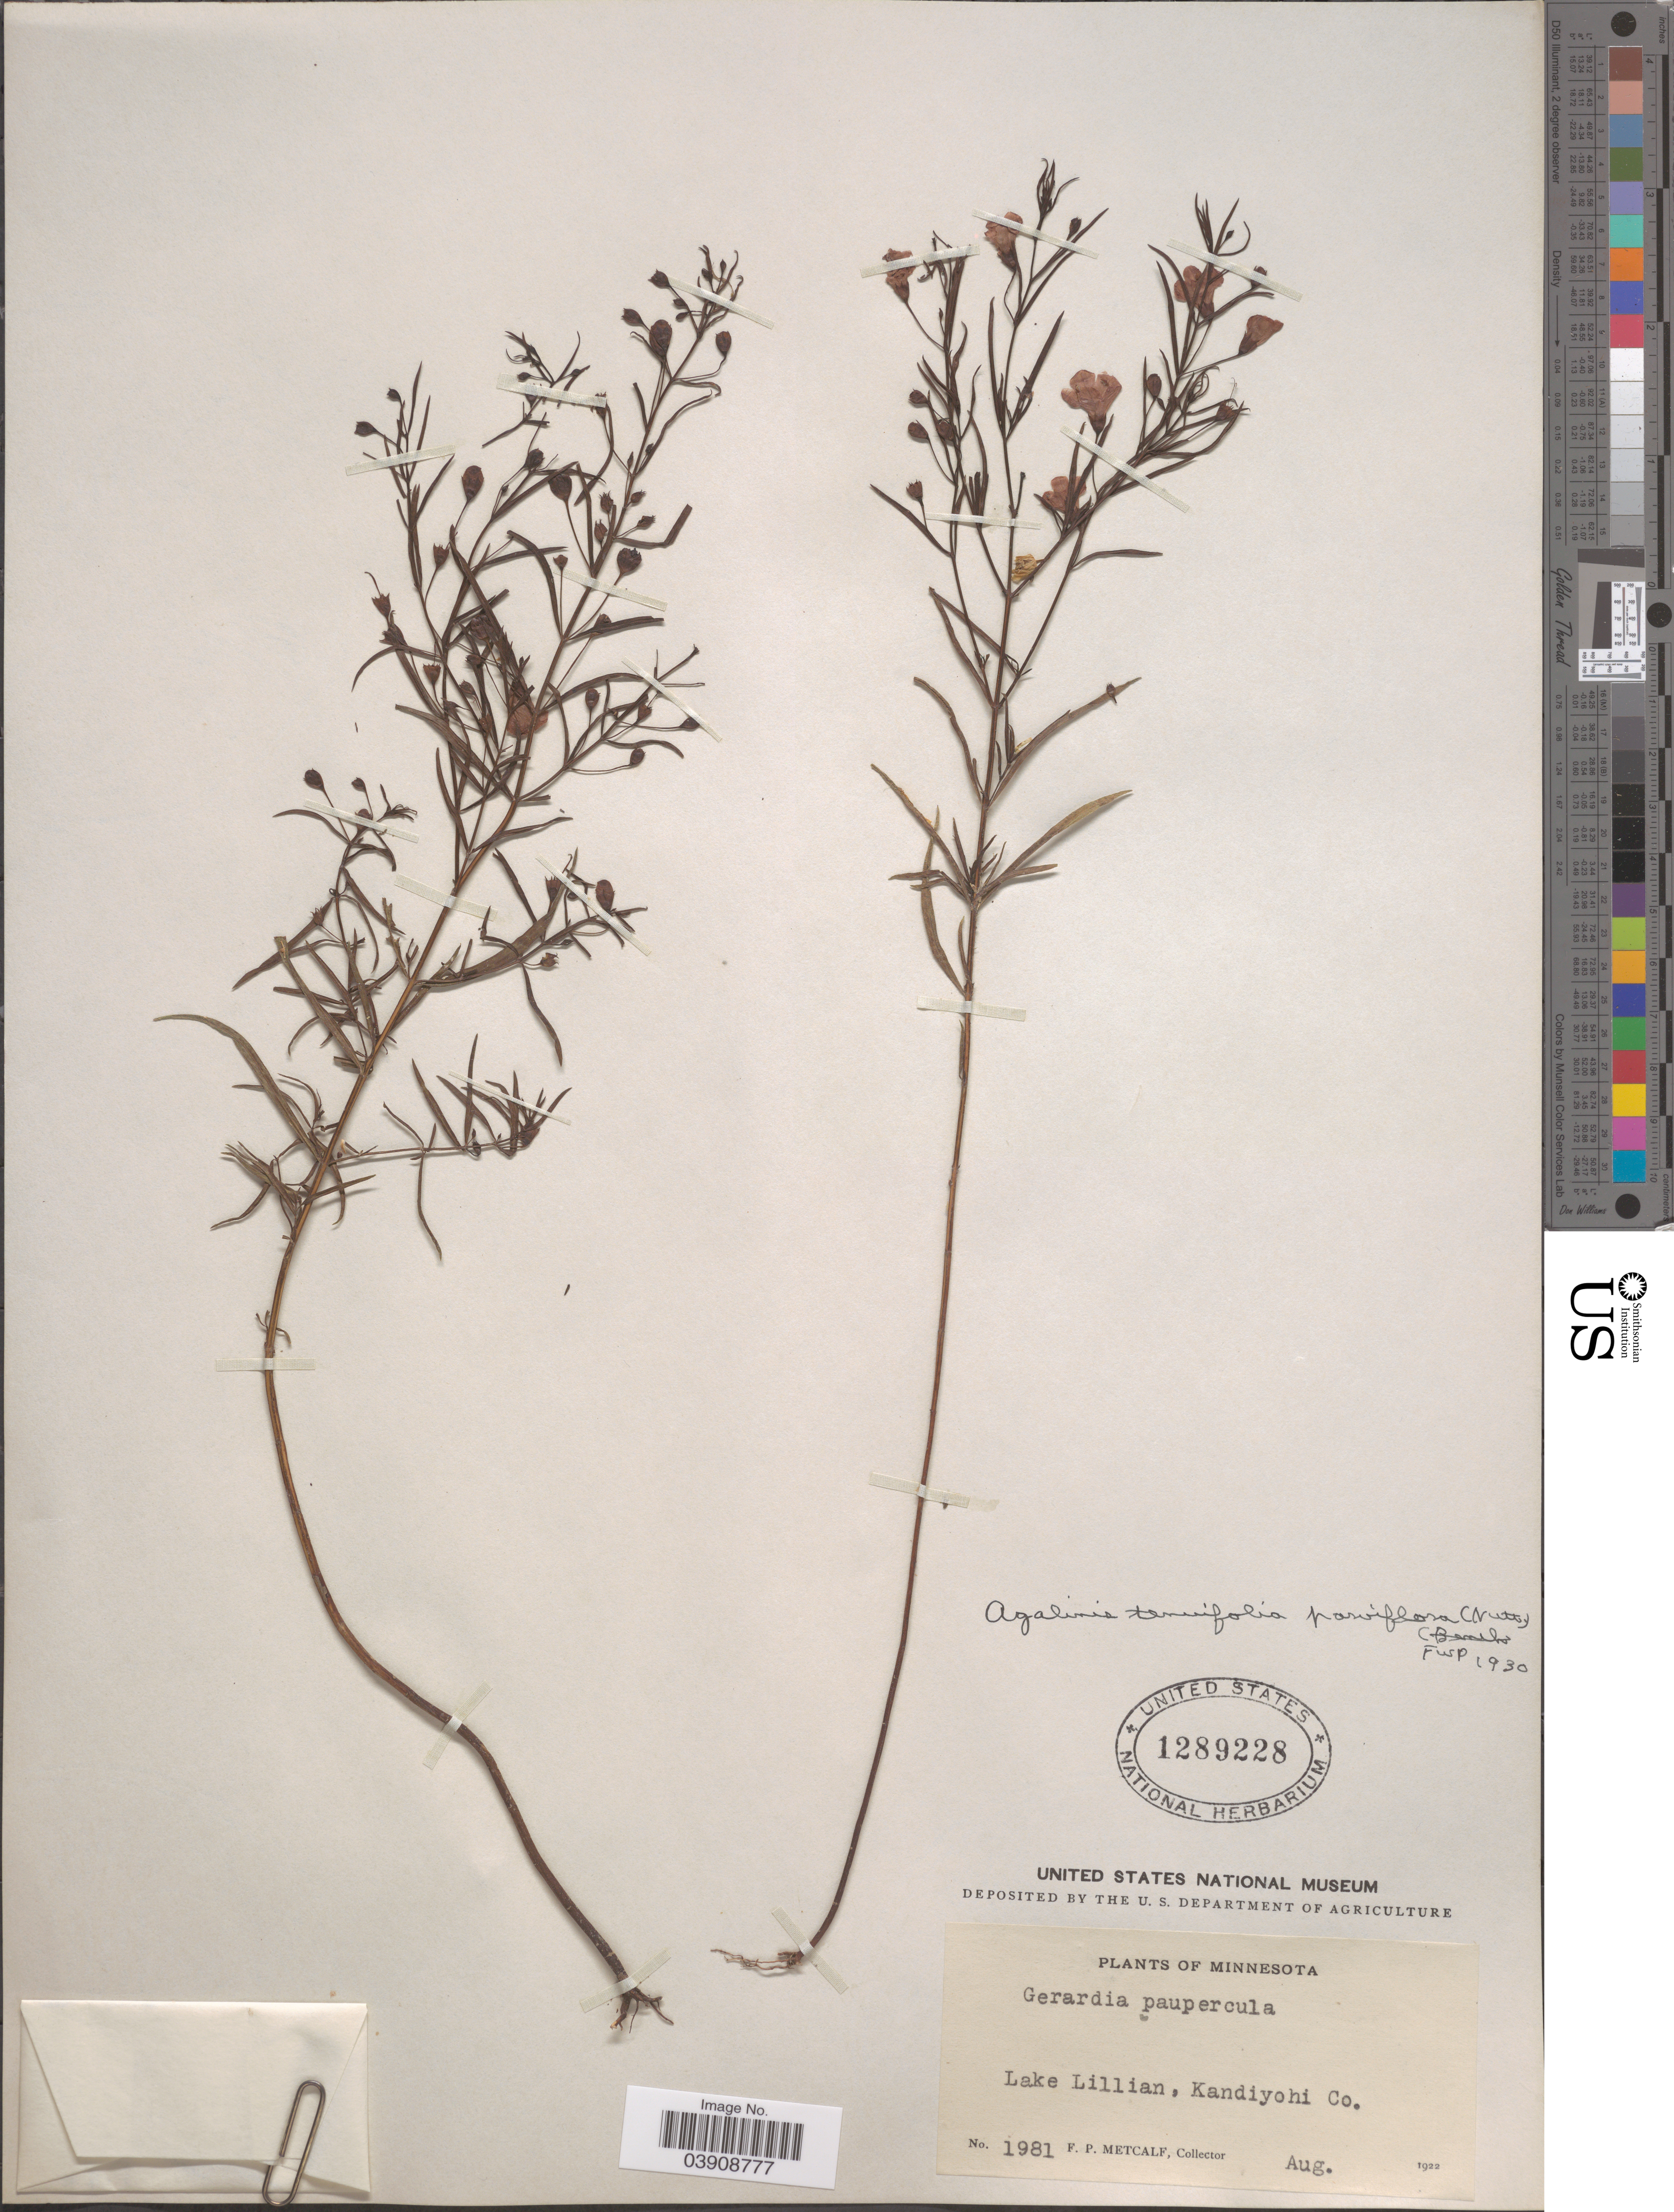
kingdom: Plantae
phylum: Tracheophyta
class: Magnoliopsida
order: Lamiales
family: Orobanchaceae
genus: Agalinis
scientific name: Agalinis tenuifolia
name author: (Vahl) Raf.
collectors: F. Metcalf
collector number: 1981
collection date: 1922-08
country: United States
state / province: Minnesota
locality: Lake Lillian, Kandiyohi Co.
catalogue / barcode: US 1289228